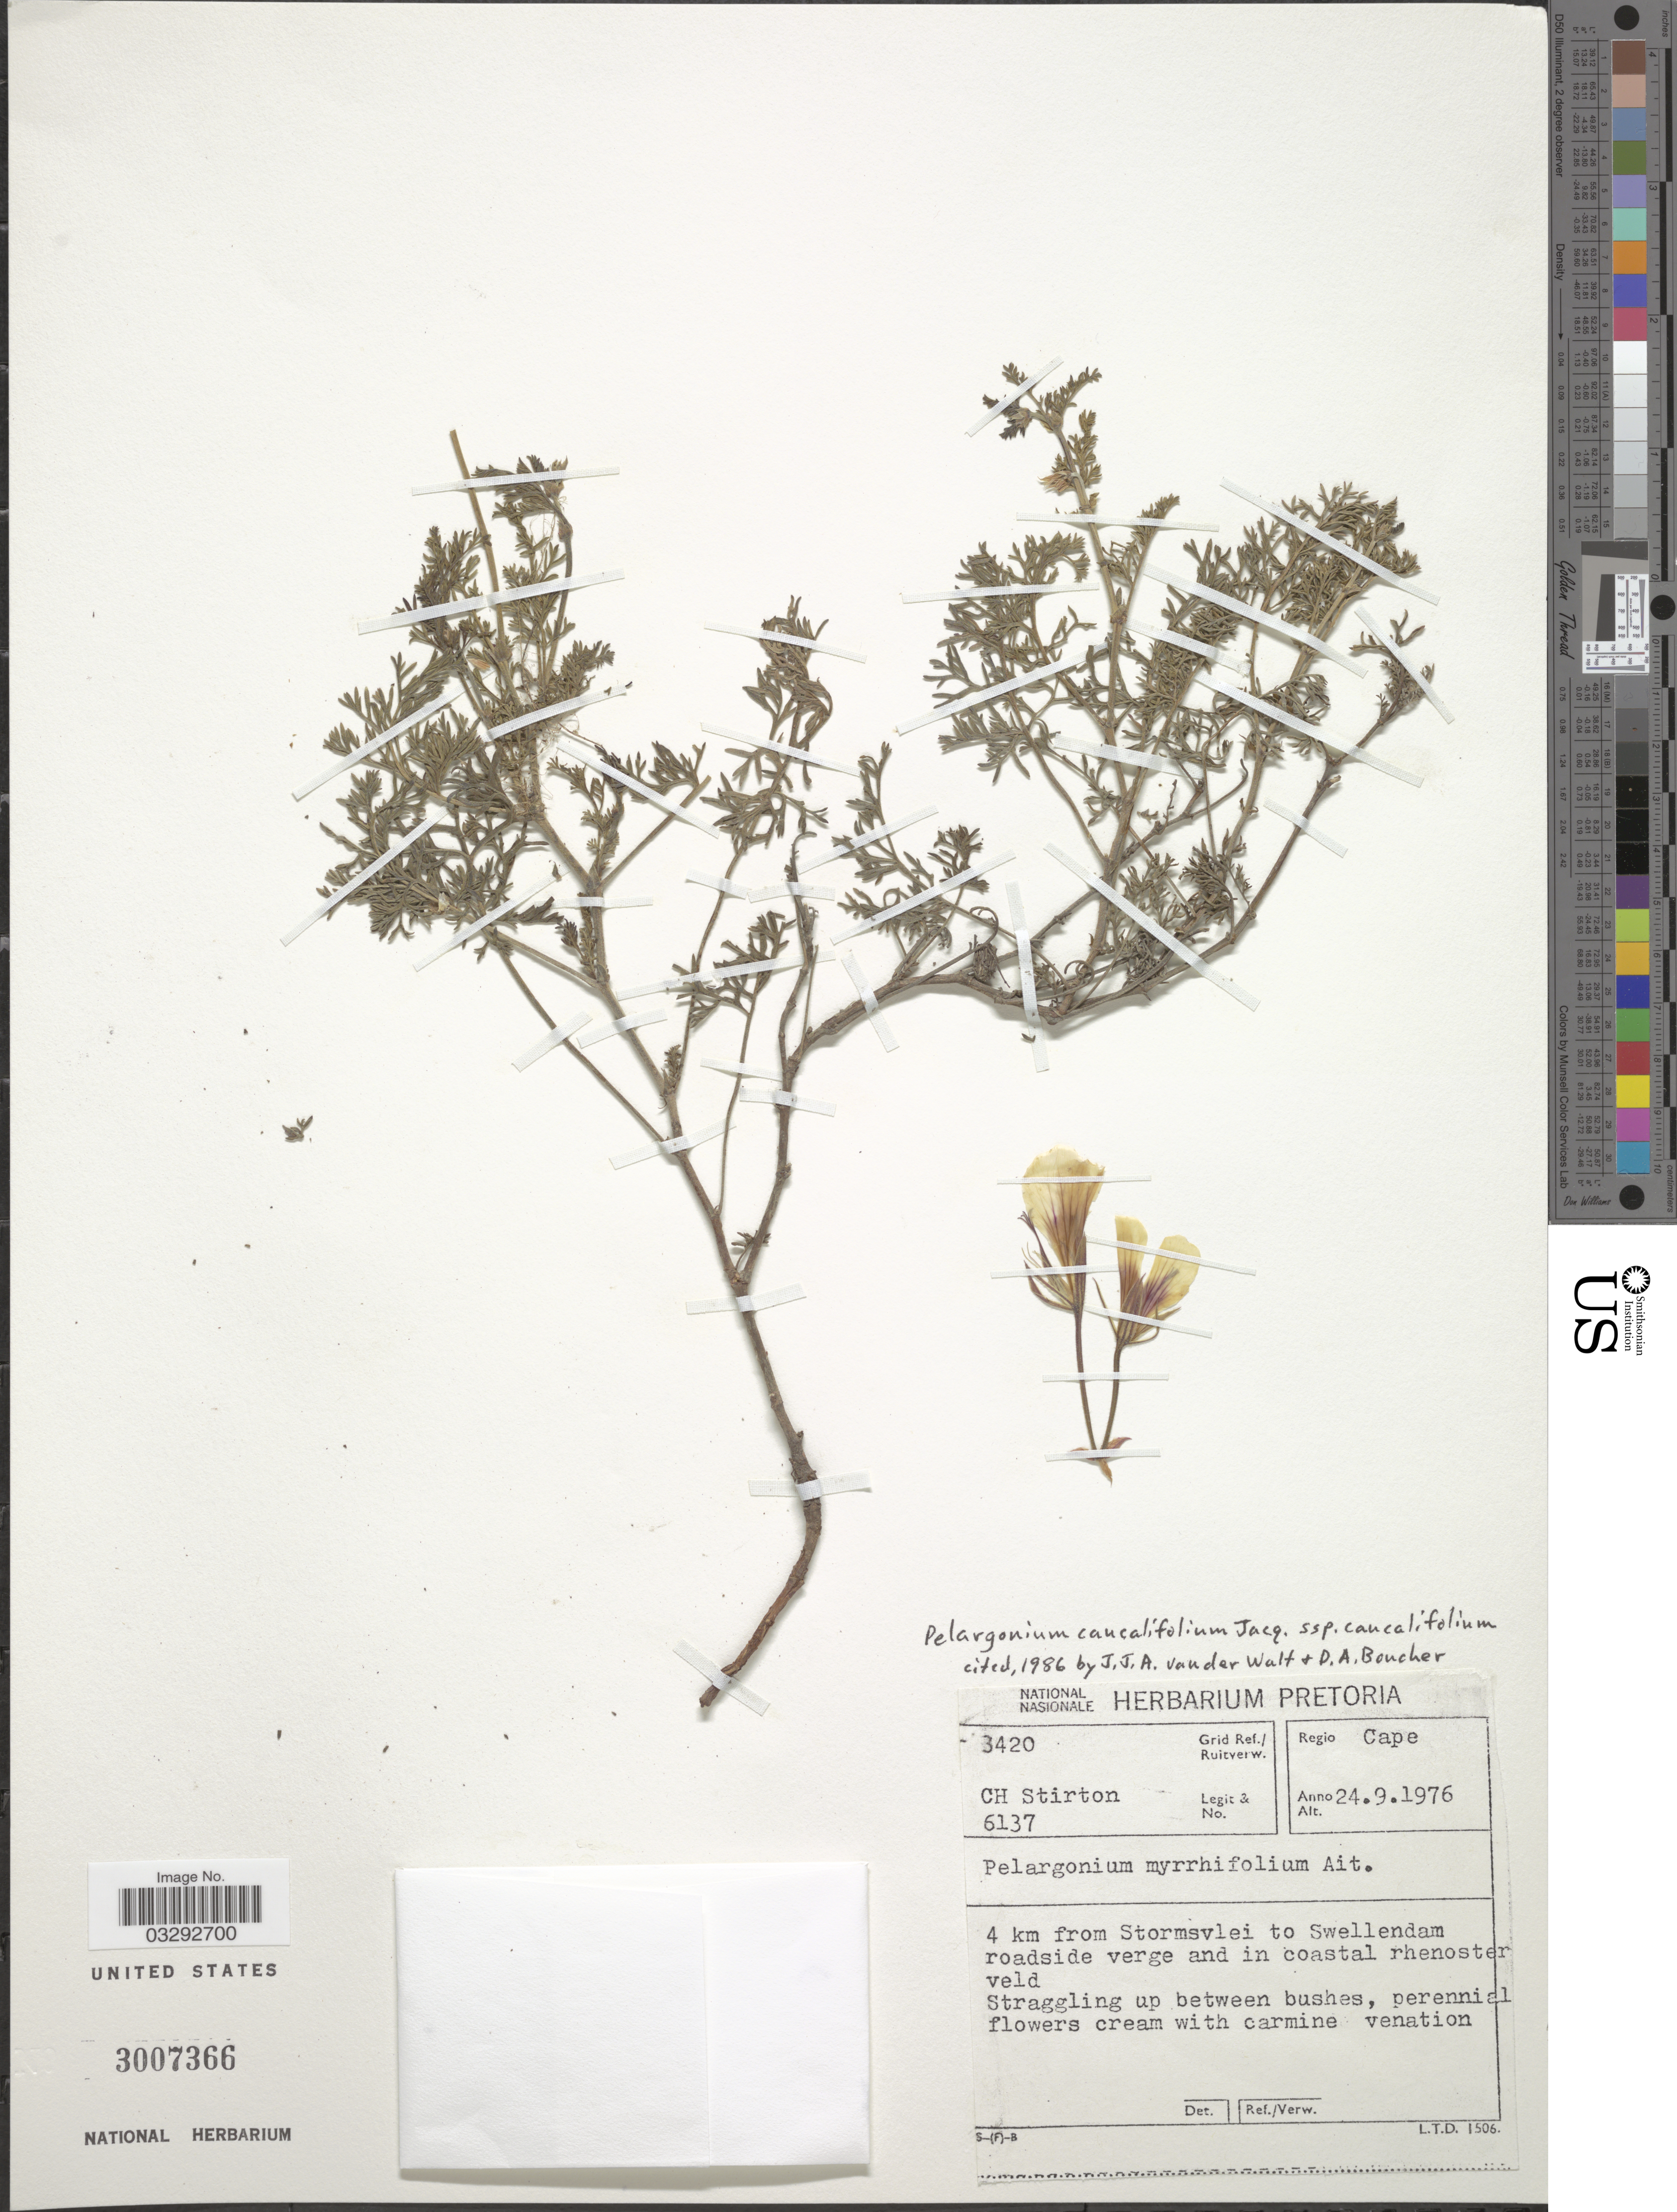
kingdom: Plantae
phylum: Tracheophyta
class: Magnoliopsida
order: Geraniales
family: Geraniaceae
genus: Pelargonium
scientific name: Pelargonium caucalifolium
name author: Jacq.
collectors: C. H. Stirton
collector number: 6137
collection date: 1976-09-24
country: South Africa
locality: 3420 Grid Ref. Regio Cape. 4 km from Stormsvlei to Swellendam roadside verge and in coastal rhenoster veld.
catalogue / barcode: US 3007366